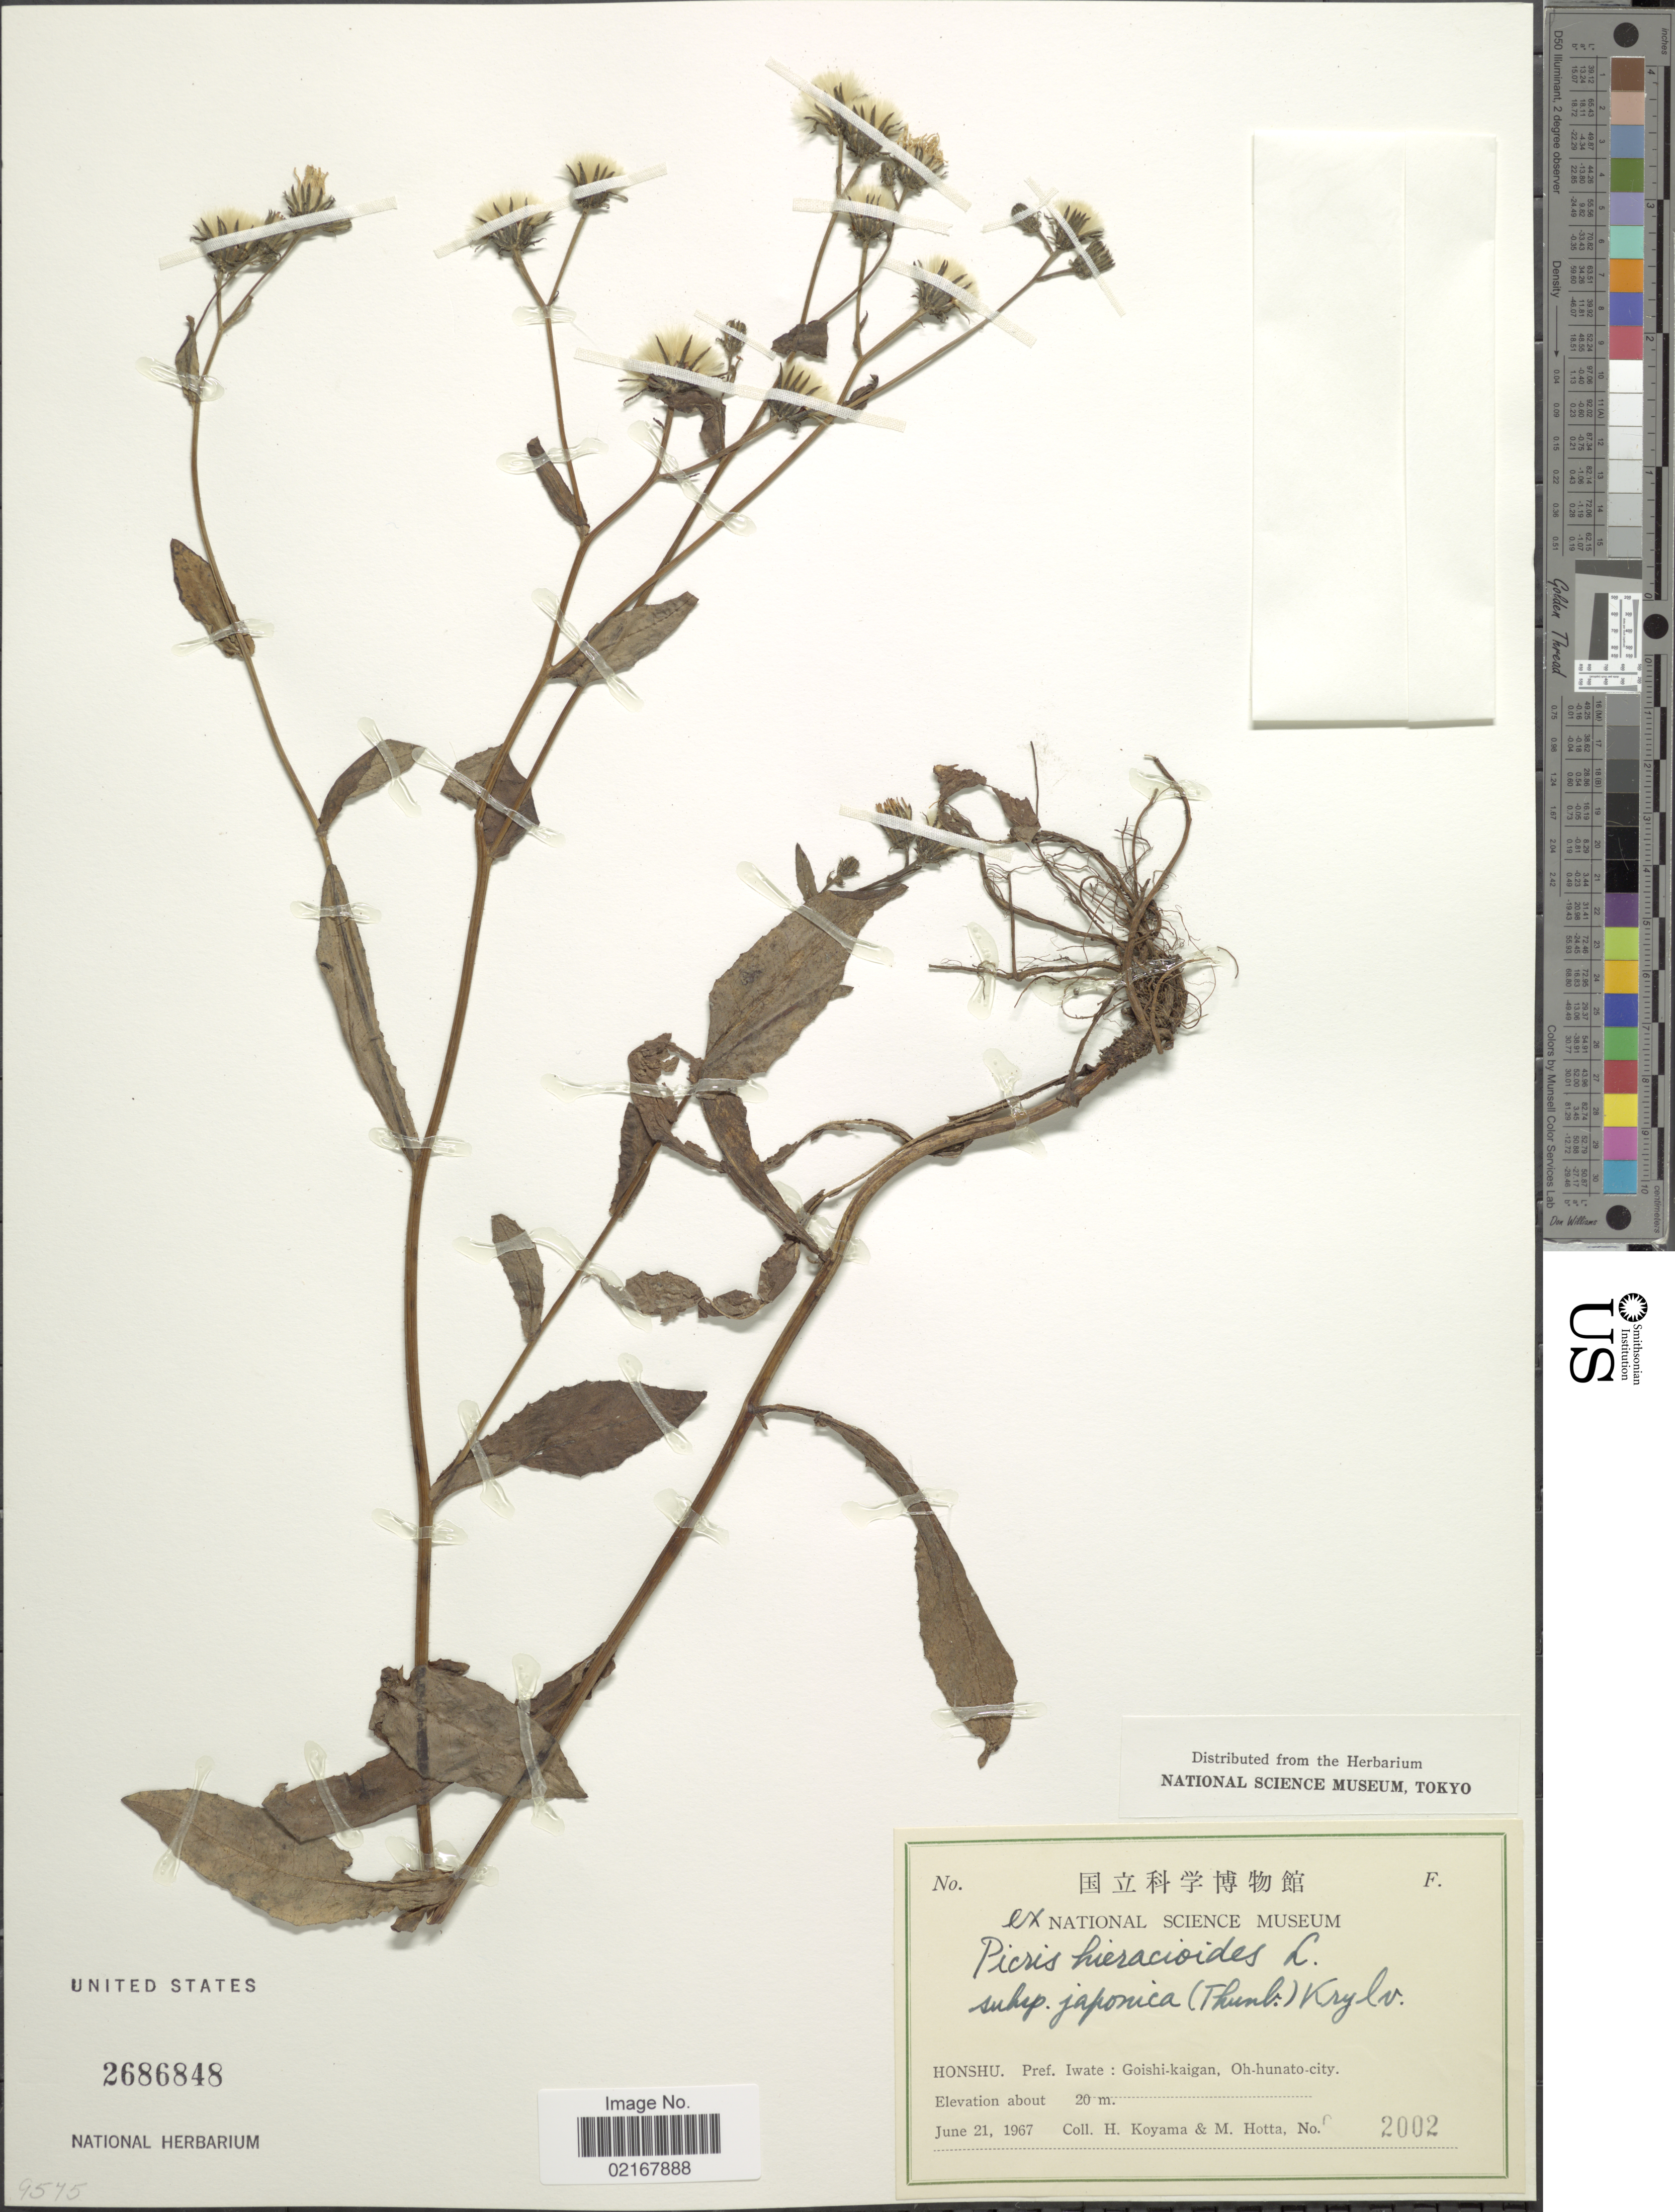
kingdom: Plantae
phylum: Tracheophyta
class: Magnoliopsida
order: Asterales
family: Asteraceae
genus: Picris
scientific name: Picris hieracioides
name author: L.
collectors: H. Koyama & M. Hotta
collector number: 2002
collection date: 1967-06-21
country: Japan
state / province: Iwate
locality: Honshu, Goishi-kaigan, Oh-hunato-City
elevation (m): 20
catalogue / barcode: US 2686848